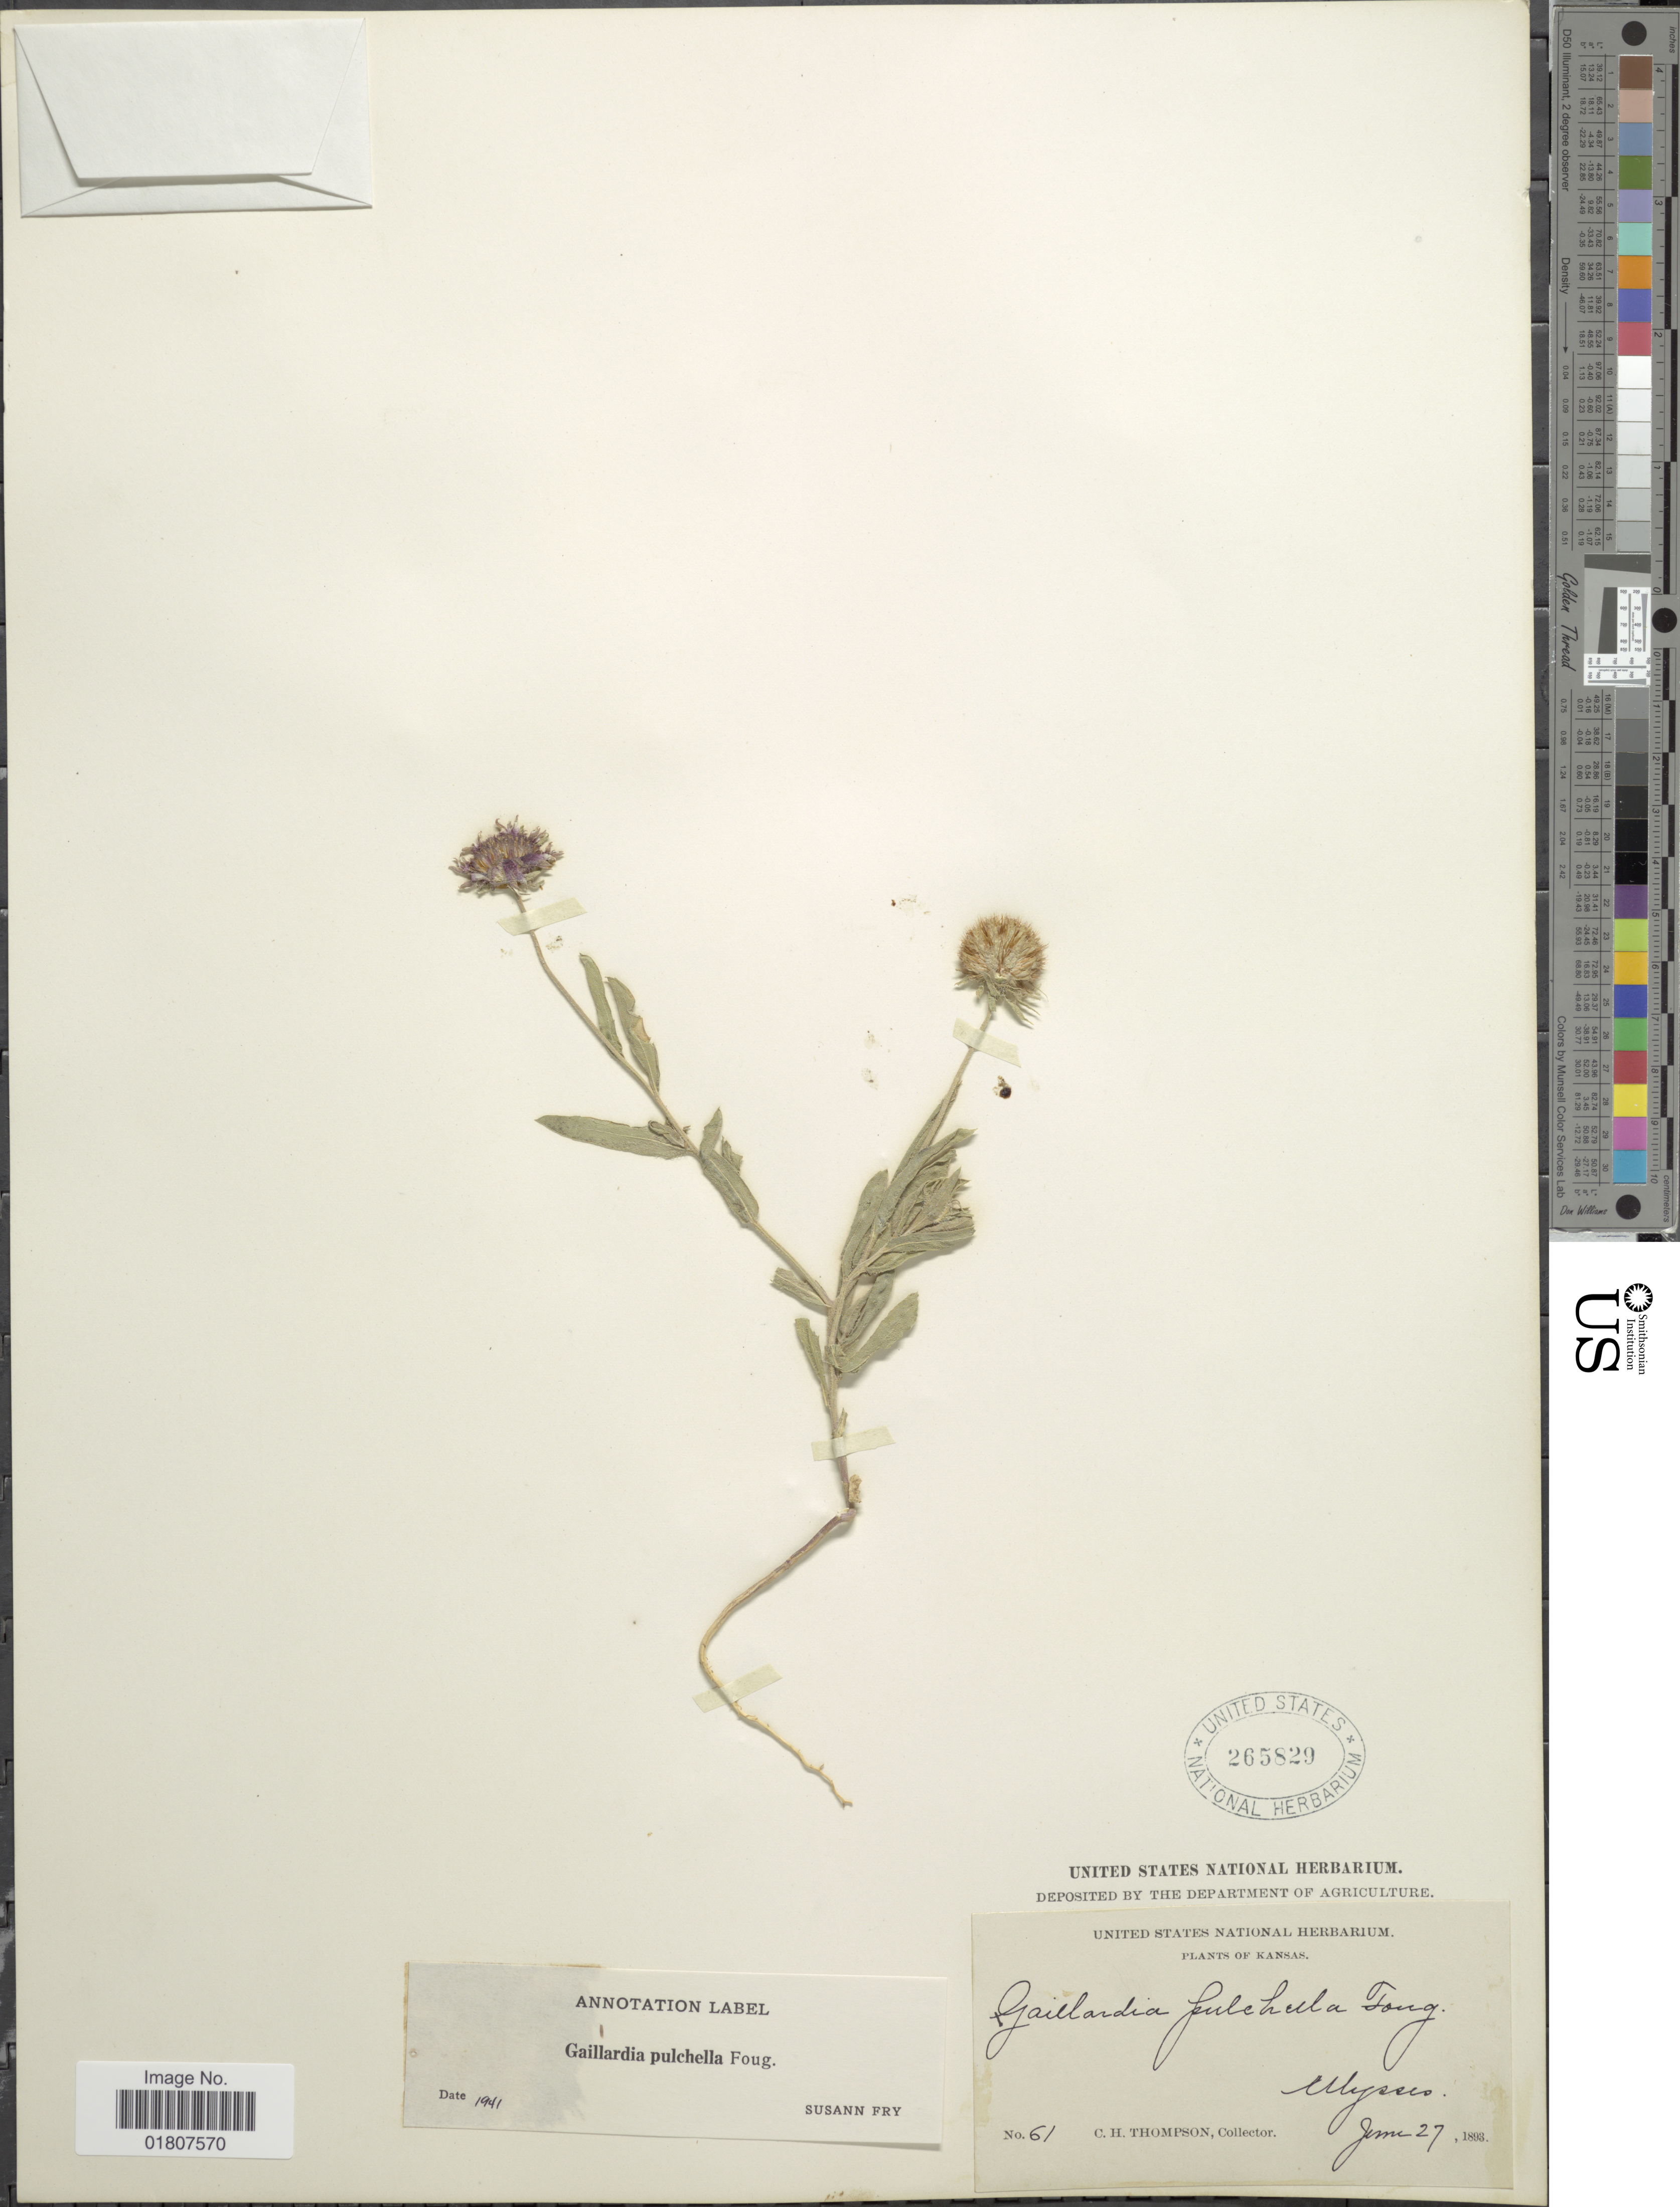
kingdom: Plantae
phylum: Tracheophyta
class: Magnoliopsida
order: Asterales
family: Asteraceae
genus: Gaillardia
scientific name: Gaillardia pulchella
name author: Foug.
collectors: C. H. Thompson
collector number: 61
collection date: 1893-06-27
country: United States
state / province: Kansas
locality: Ulysses.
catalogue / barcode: US 265829